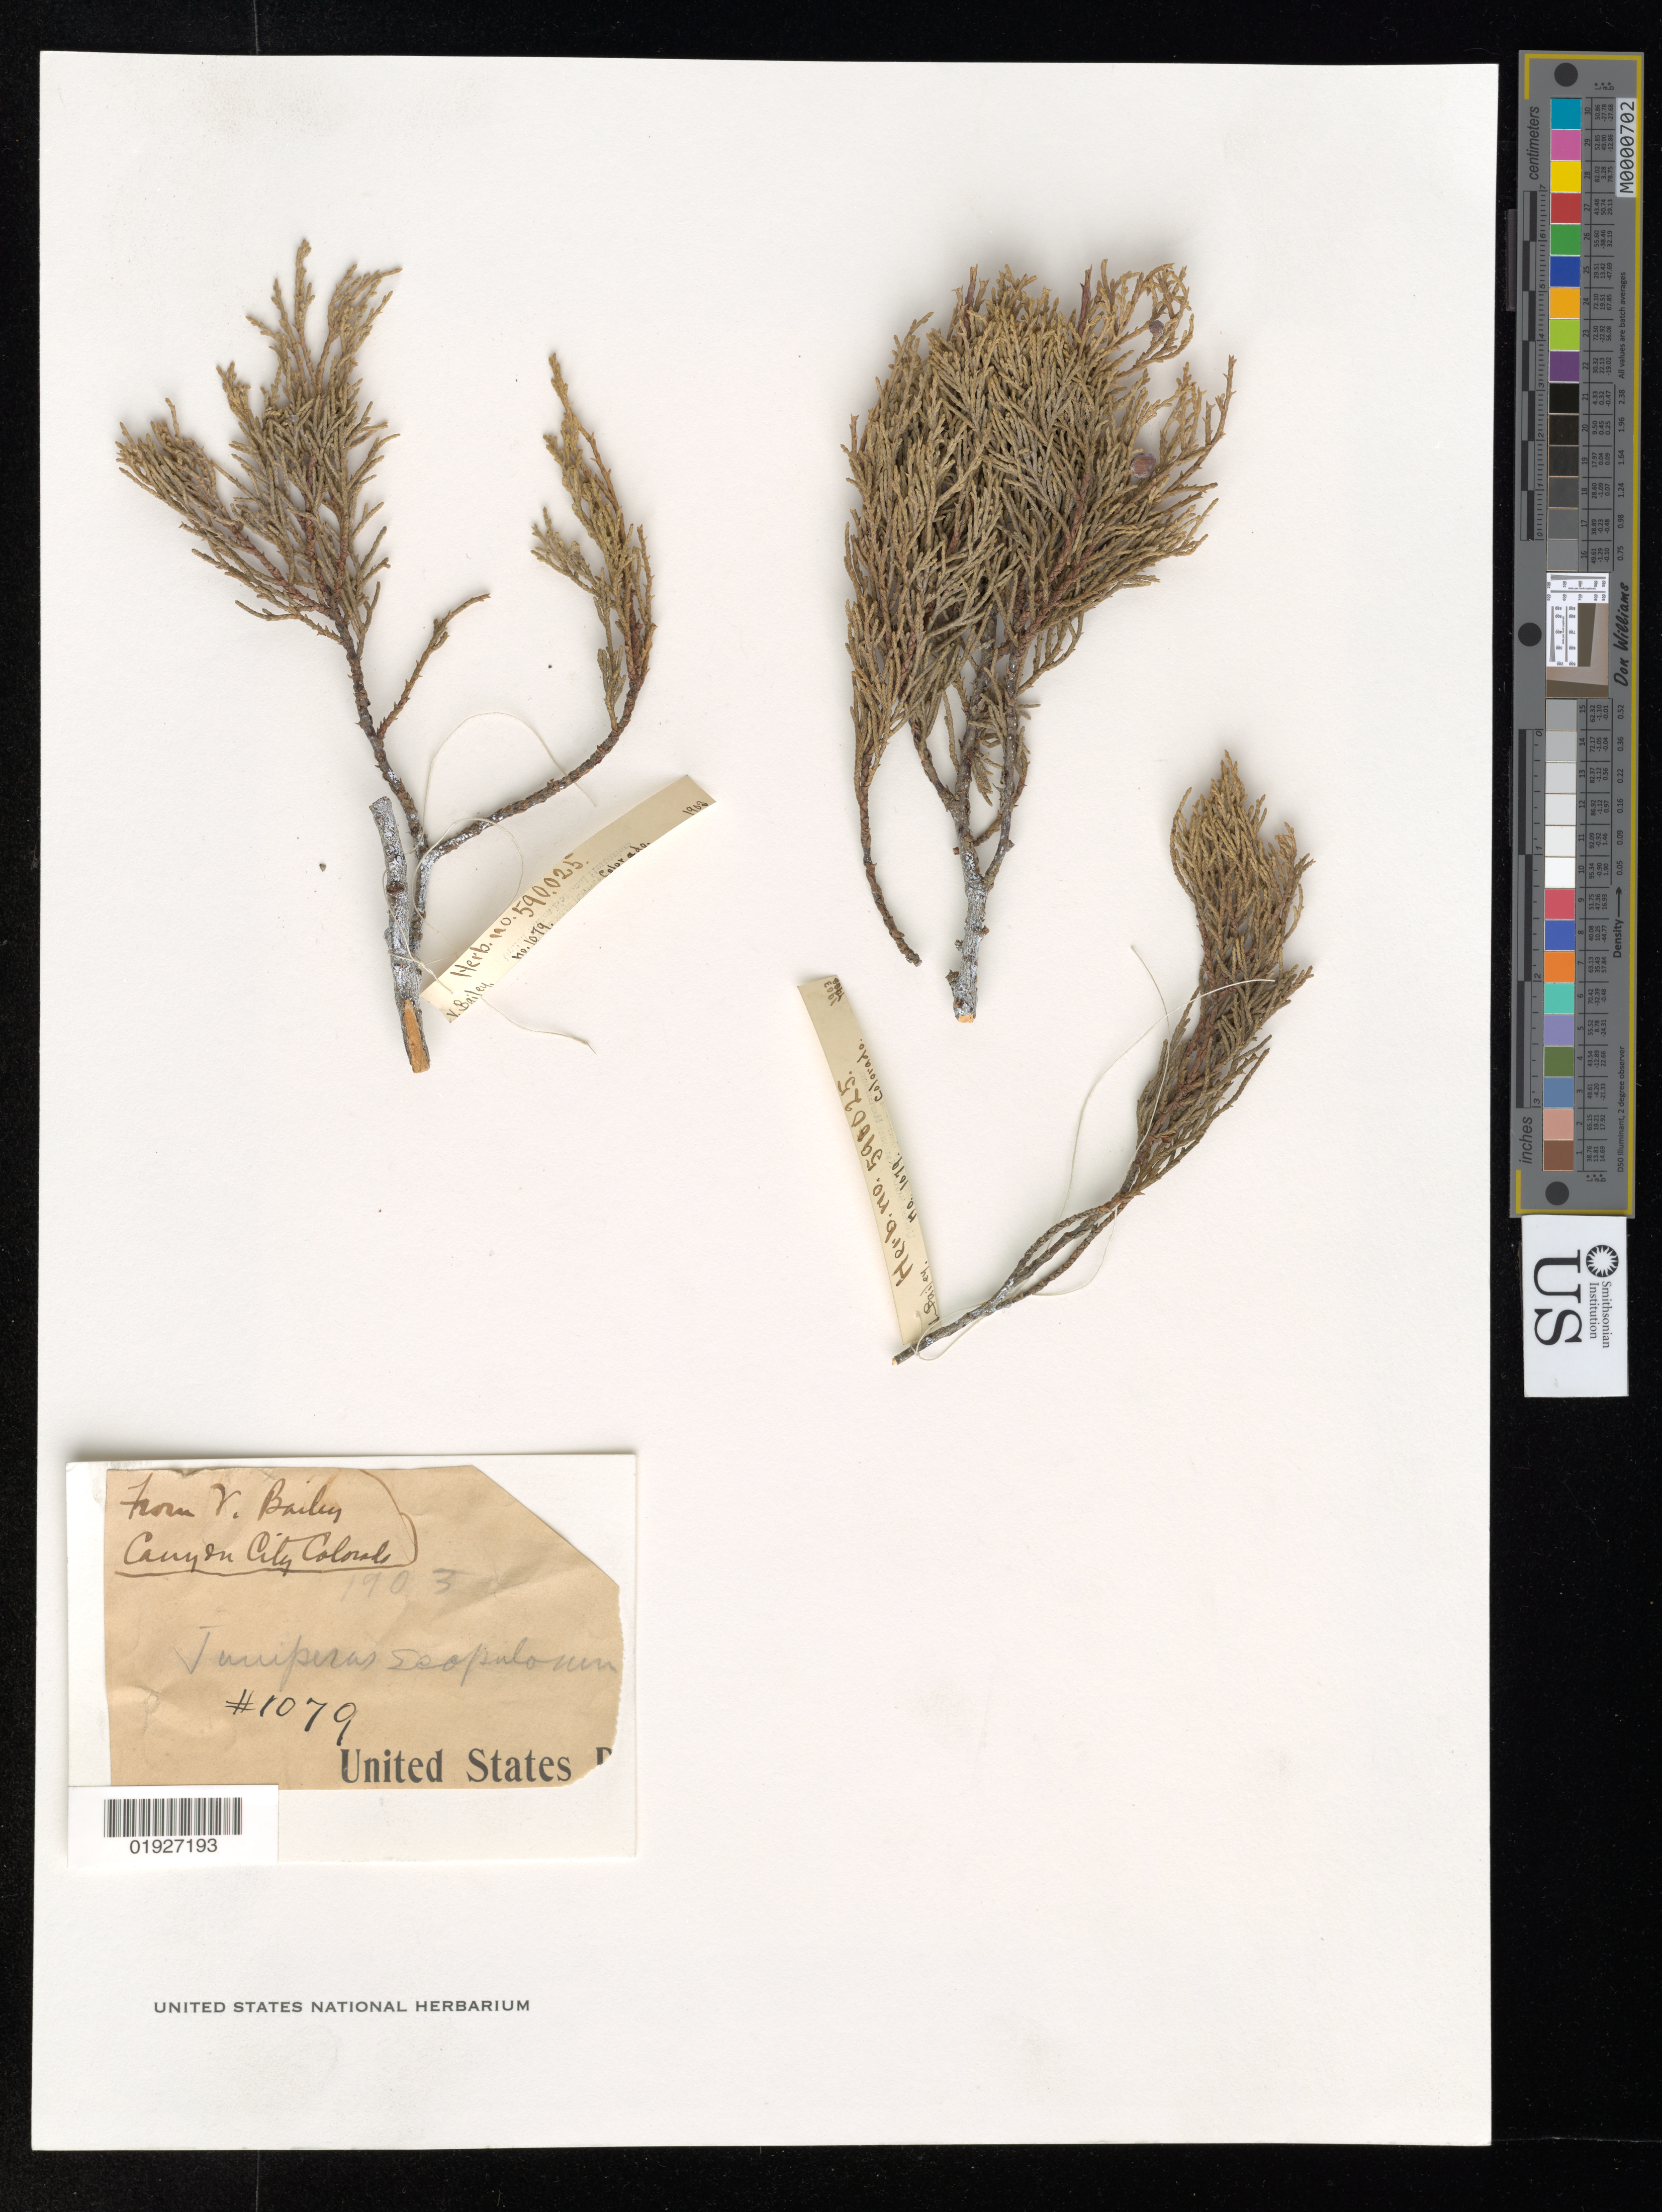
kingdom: Plantae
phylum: Tracheophyta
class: Pinopsida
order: Pinales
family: Cupressaceae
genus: Juniperus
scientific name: Juniperus scopulorum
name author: Sarg.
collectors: V. O. Bailey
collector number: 1079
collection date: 1903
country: United States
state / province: Colorado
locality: Canyon City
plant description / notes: Herb. no. 590025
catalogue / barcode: US 590025